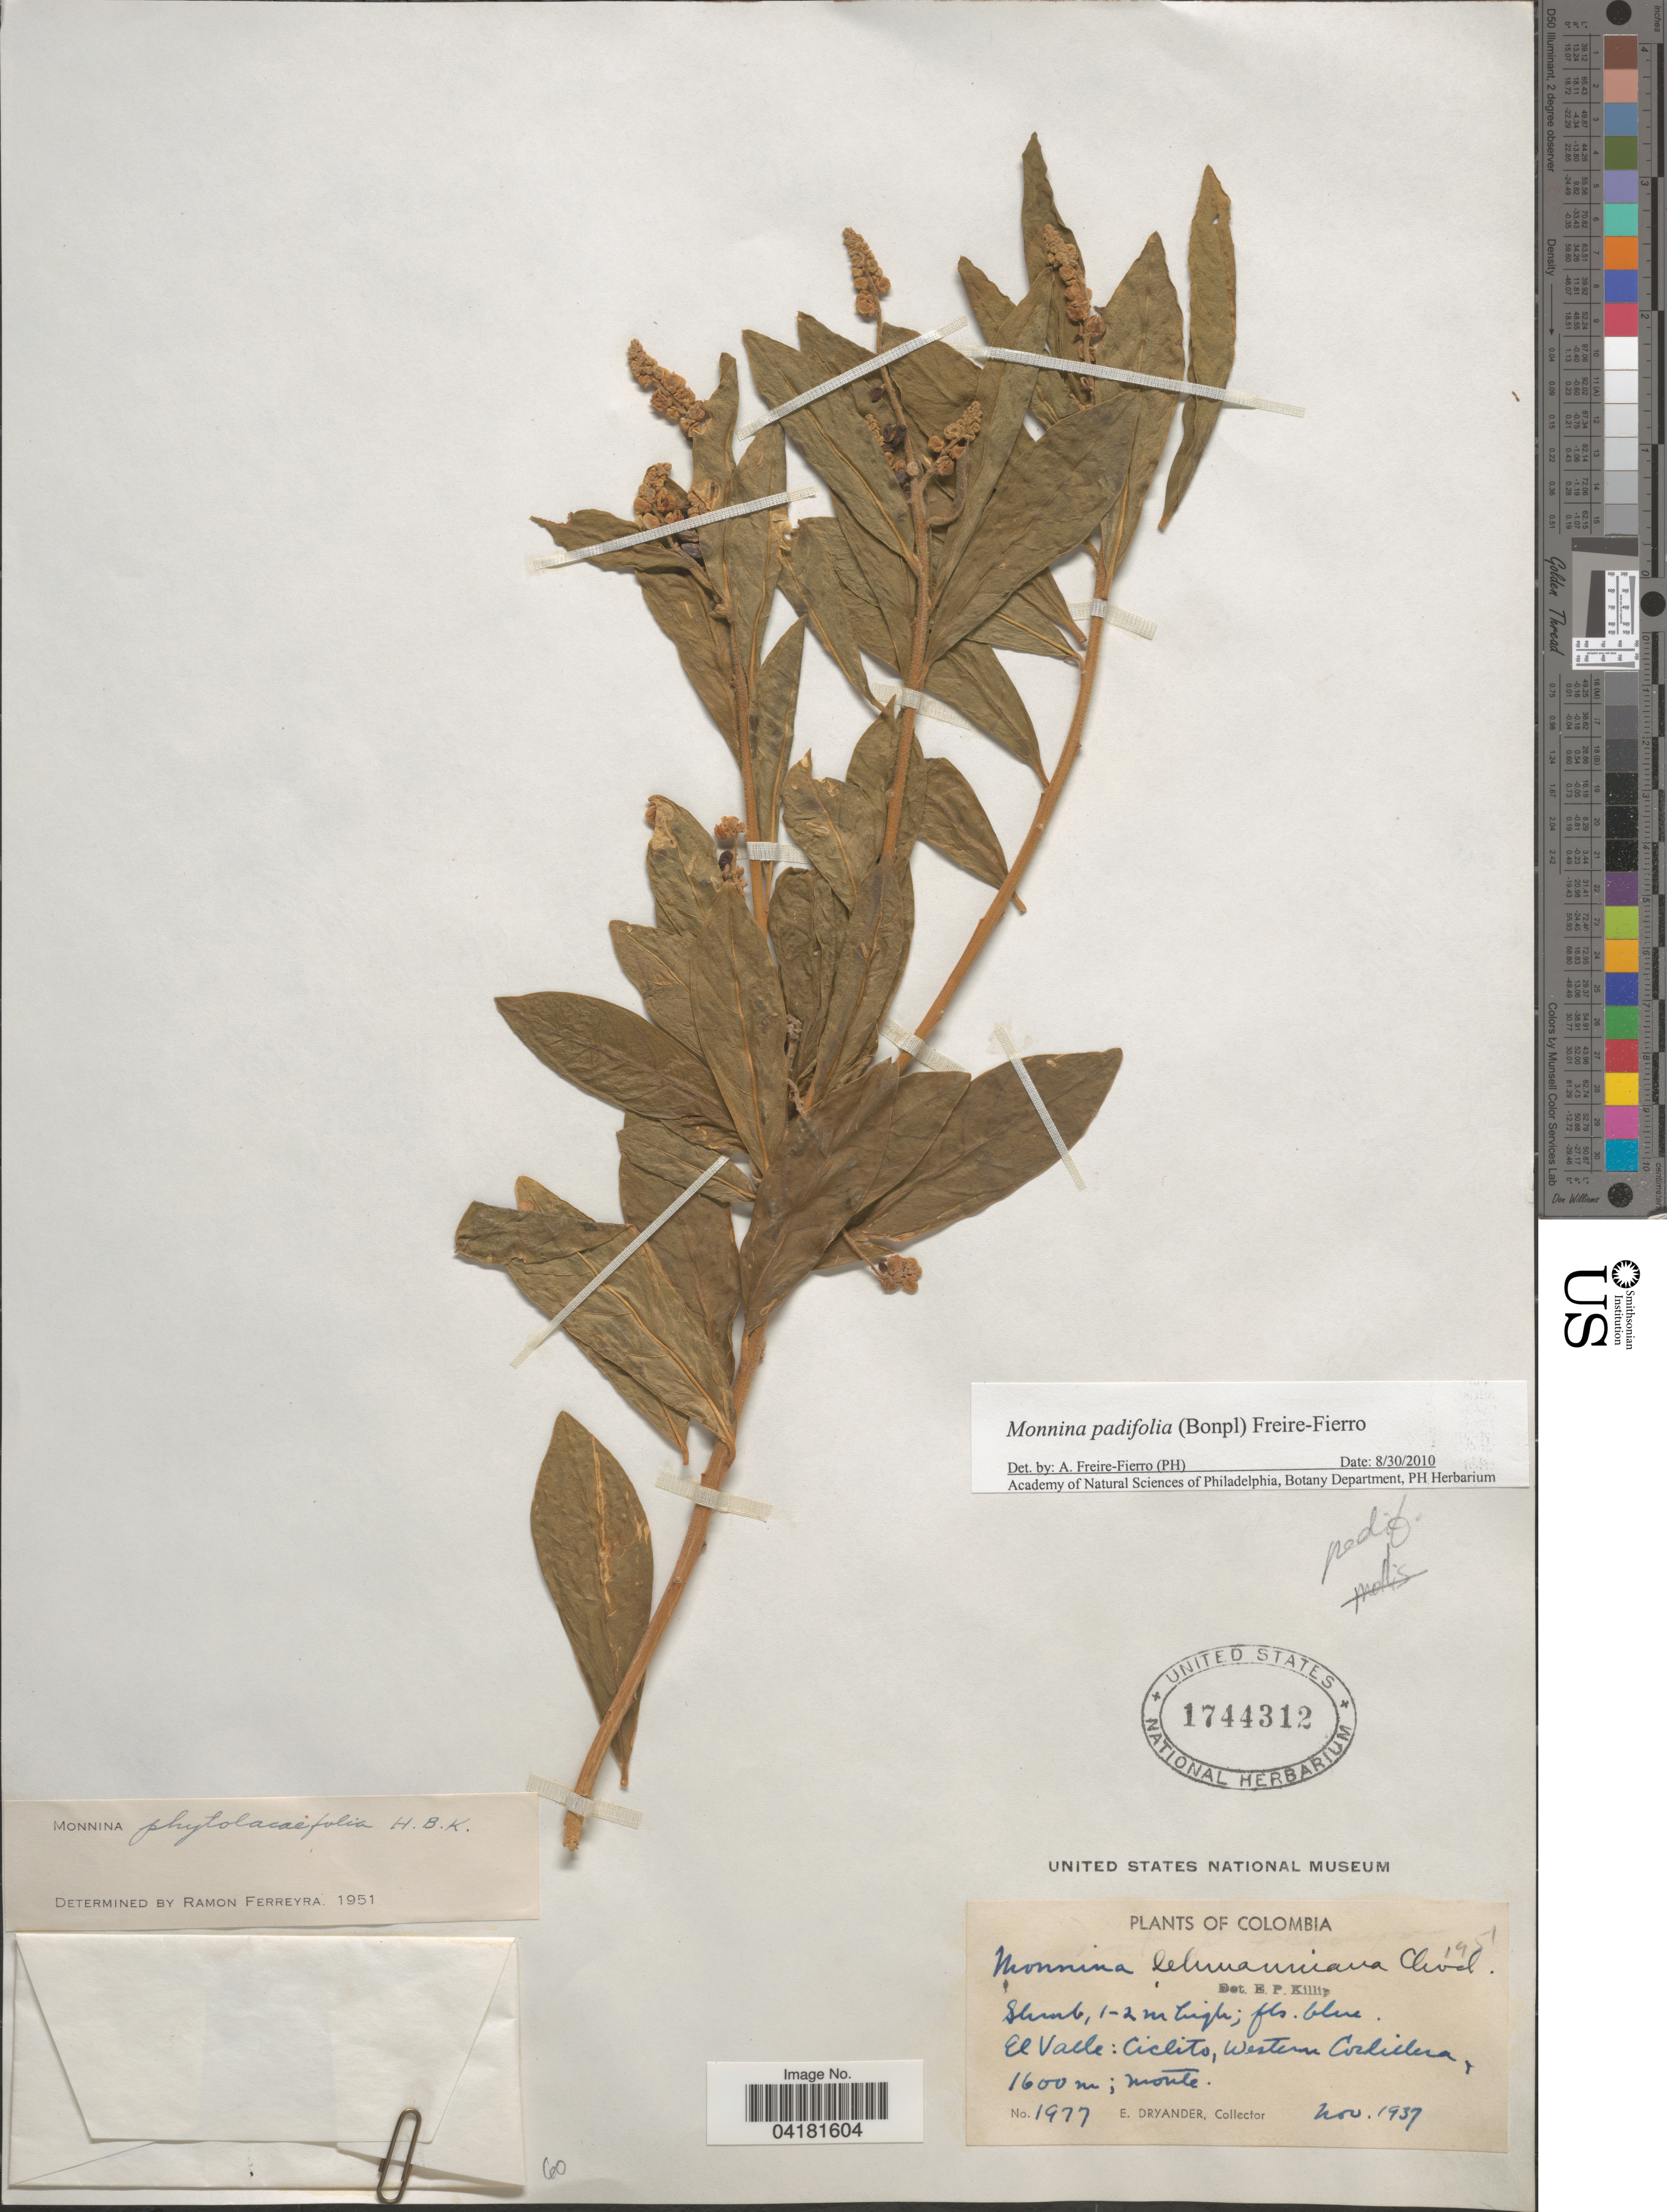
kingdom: Plantae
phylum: Tracheophyta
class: Magnoliopsida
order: Fabales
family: Polygalaceae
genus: Monnina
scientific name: Monnina padifolia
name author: (Bonpl.) Freire-Fierro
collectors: E. Dryander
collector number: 1977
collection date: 1937-11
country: Colombia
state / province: Valle del Cauca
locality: El Valle: Ciclito, Western Cordillera; monte.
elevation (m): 1600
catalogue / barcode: US 1744312